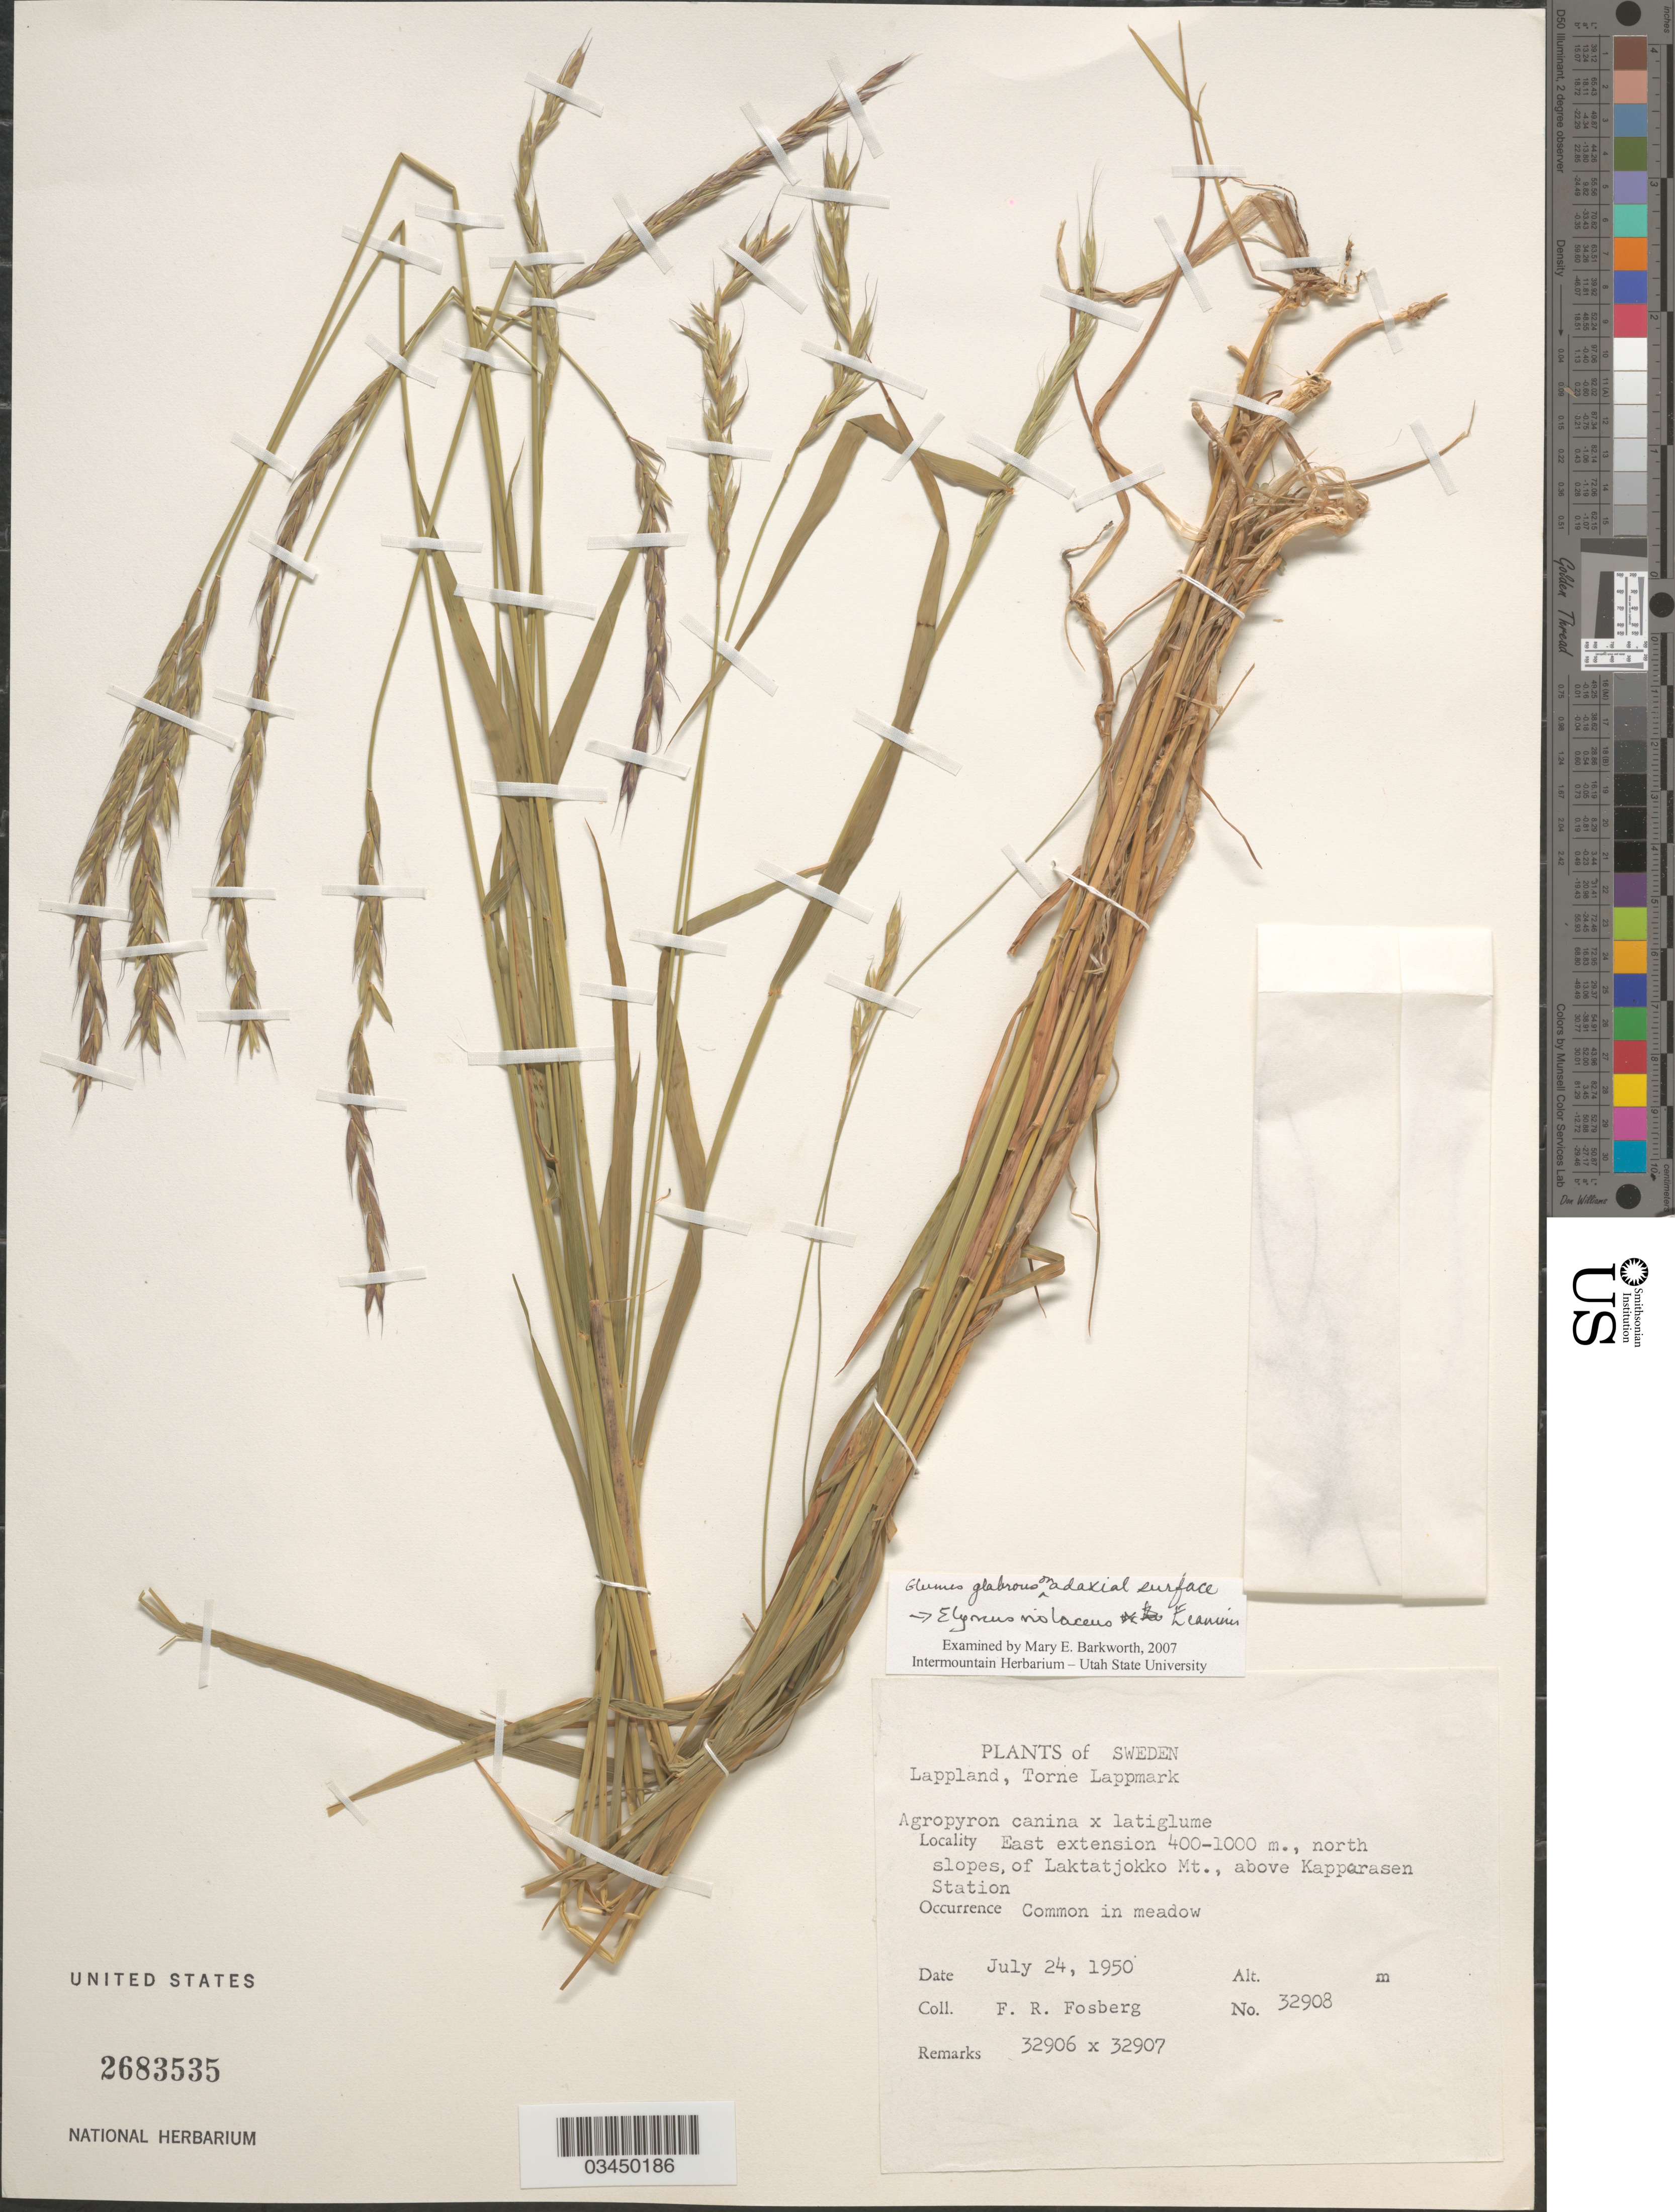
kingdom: Plantae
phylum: Tracheophyta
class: Liliopsida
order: Poales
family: Poaceae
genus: Elymus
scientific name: Elymus violaceus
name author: (Hornem.) Feilberg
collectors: F. R. Fosberg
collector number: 32908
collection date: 1950-07-24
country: Finland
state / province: Lappi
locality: Lappland, Torne Lappmark. East extension, north slopes, of Laktatjokko Mt., above Kapparasen Station.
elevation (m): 400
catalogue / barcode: US 2683535